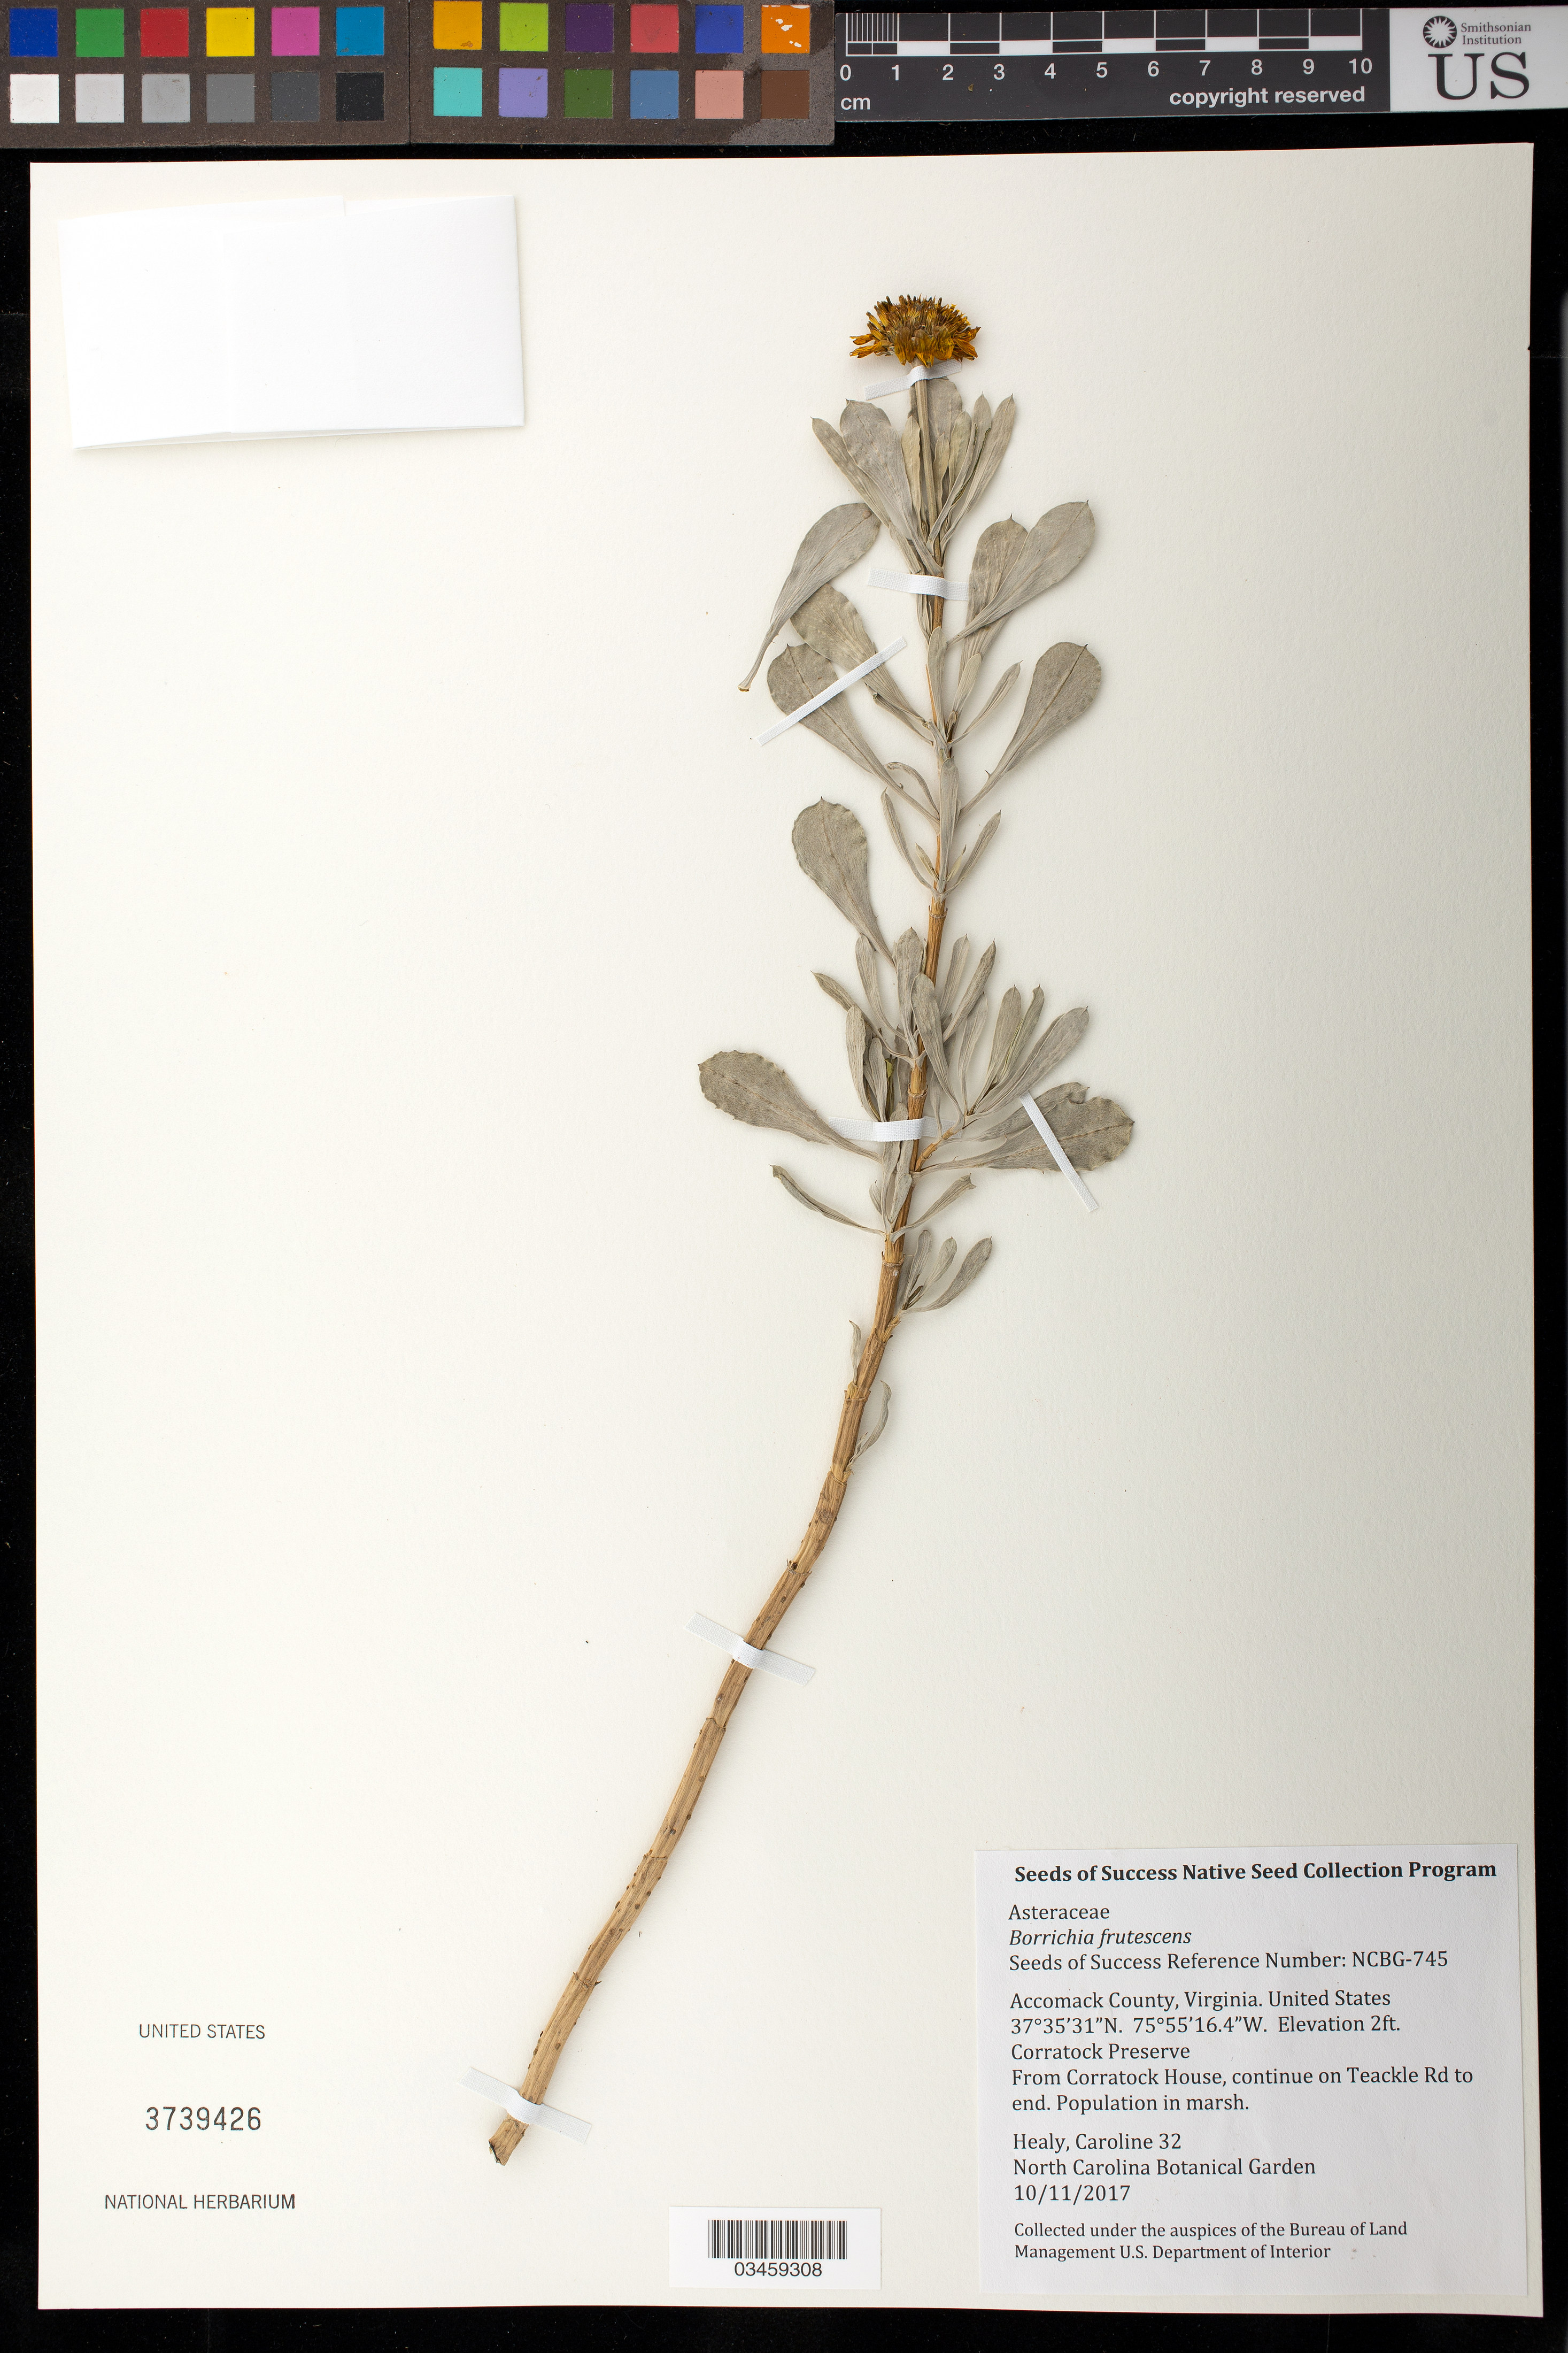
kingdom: Plantae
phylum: Tracheophyta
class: Magnoliopsida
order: Asterales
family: Asteraceae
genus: Borrichia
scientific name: Borrichia frutescens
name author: (L.) DC.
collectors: C. Healy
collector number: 32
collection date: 2017-10-11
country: United States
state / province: Virginia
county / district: Accomack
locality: From Corratock House on Teackle Rd to end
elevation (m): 1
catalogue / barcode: US 3739426